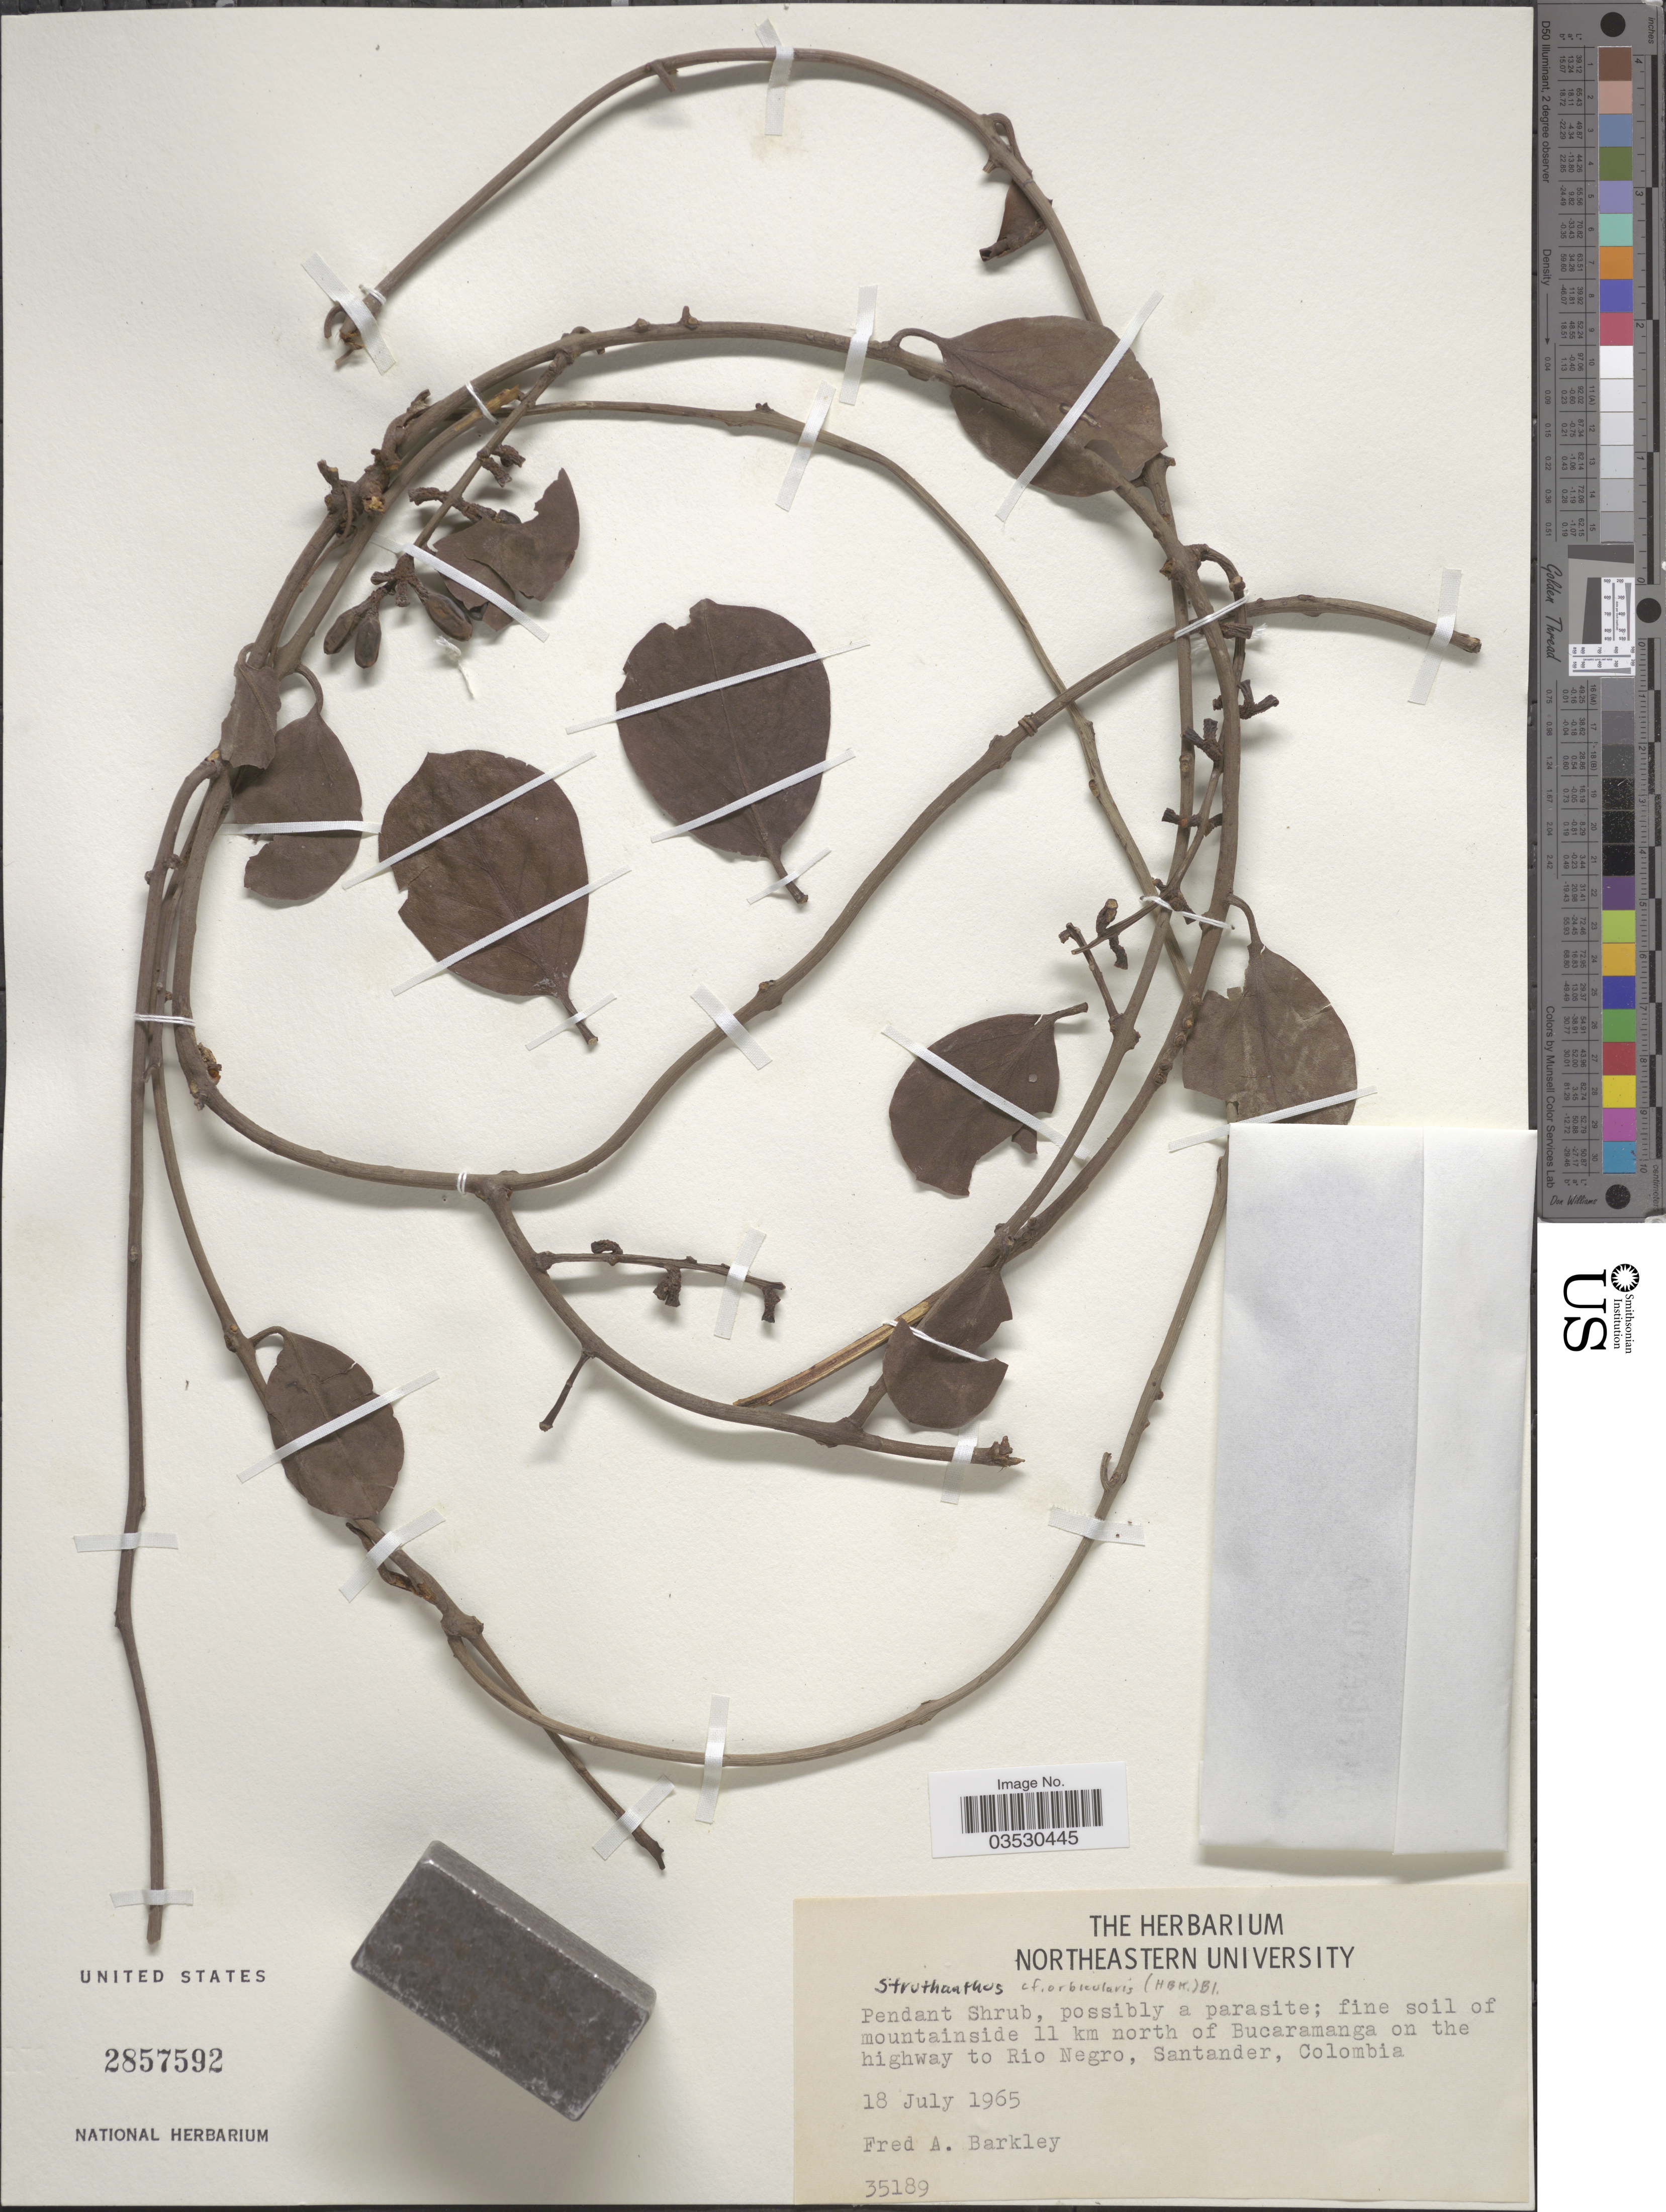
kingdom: Plantae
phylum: Tracheophyta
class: Magnoliopsida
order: Santalales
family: Loranthaceae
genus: Struthanthus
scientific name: Struthanthus orbicularis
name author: (Kunth) Blume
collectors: F. A. Barkley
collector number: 35189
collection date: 1965-07-18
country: Colombia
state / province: Santander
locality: Mountainside 11 km north of Bucaramanga on the highway to Rio Negro.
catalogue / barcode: US 2857592